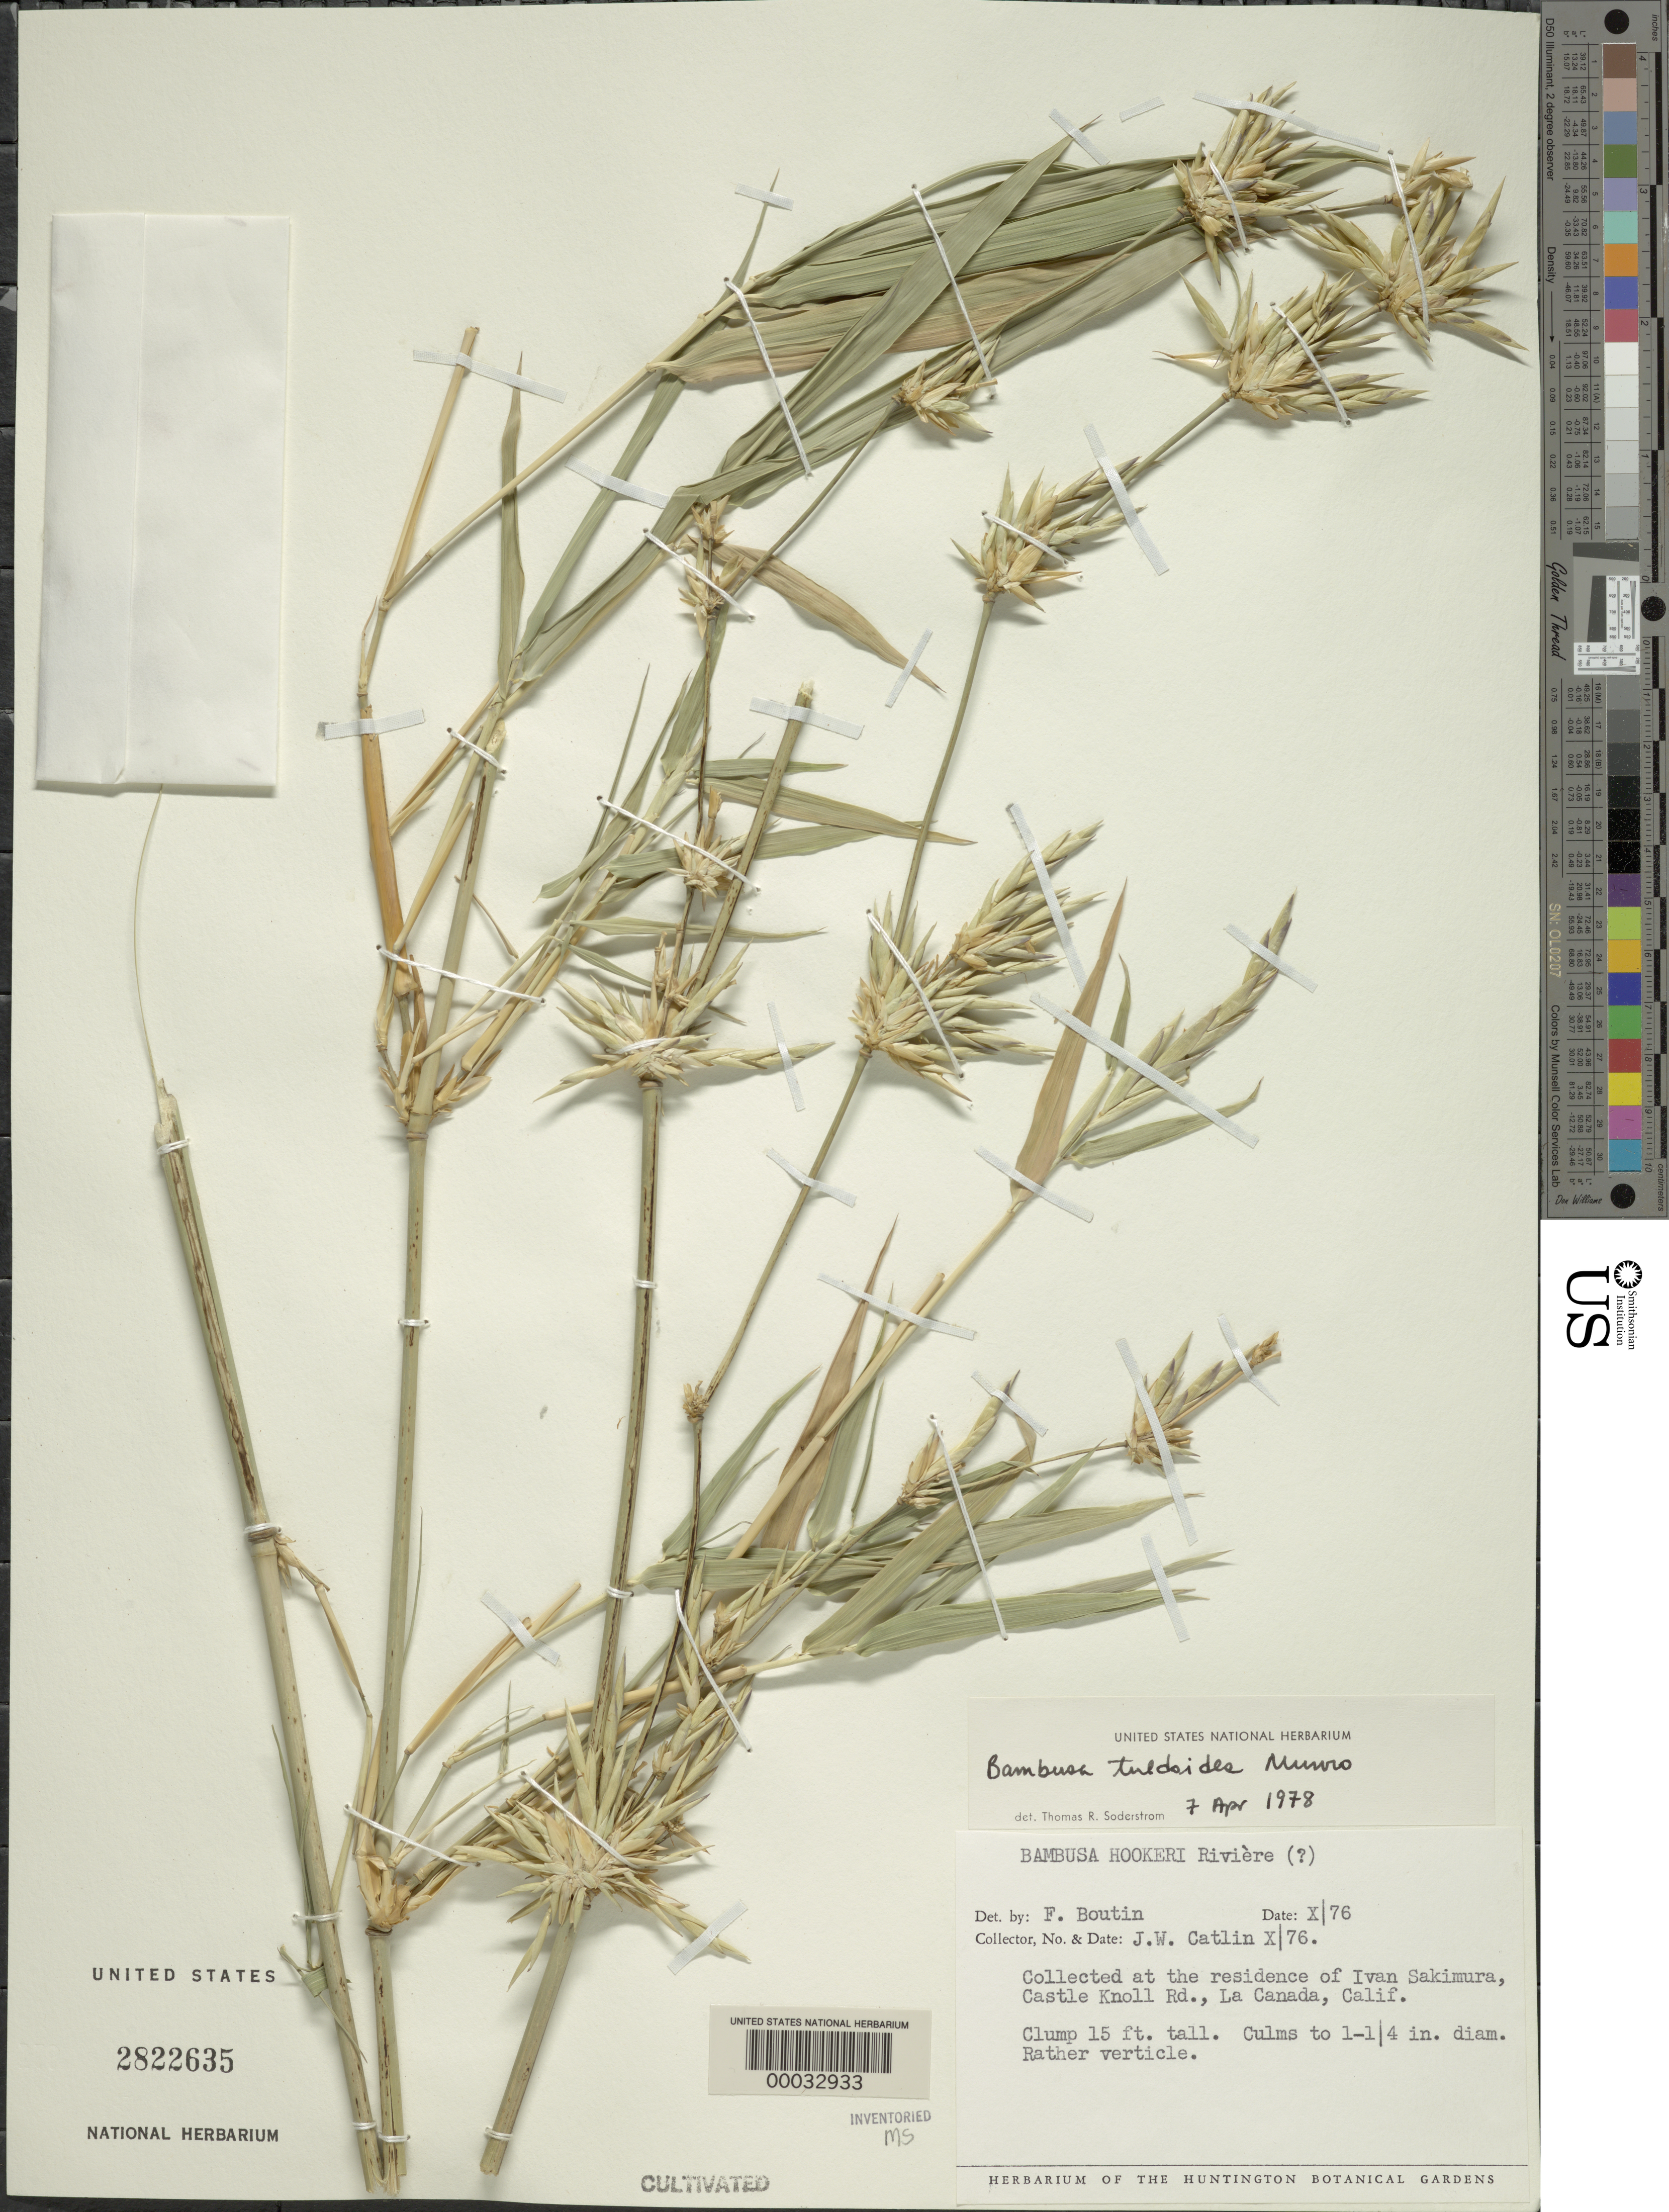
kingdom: Plantae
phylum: Tracheophyta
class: Liliopsida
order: Poales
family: Poaceae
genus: Bambusa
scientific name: Bambusa tuldoides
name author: Munro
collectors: J. Catlin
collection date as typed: Oct 1976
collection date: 1976-10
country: United States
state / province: California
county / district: Los Angeles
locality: Castle knoll, la canada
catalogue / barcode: US 2822635